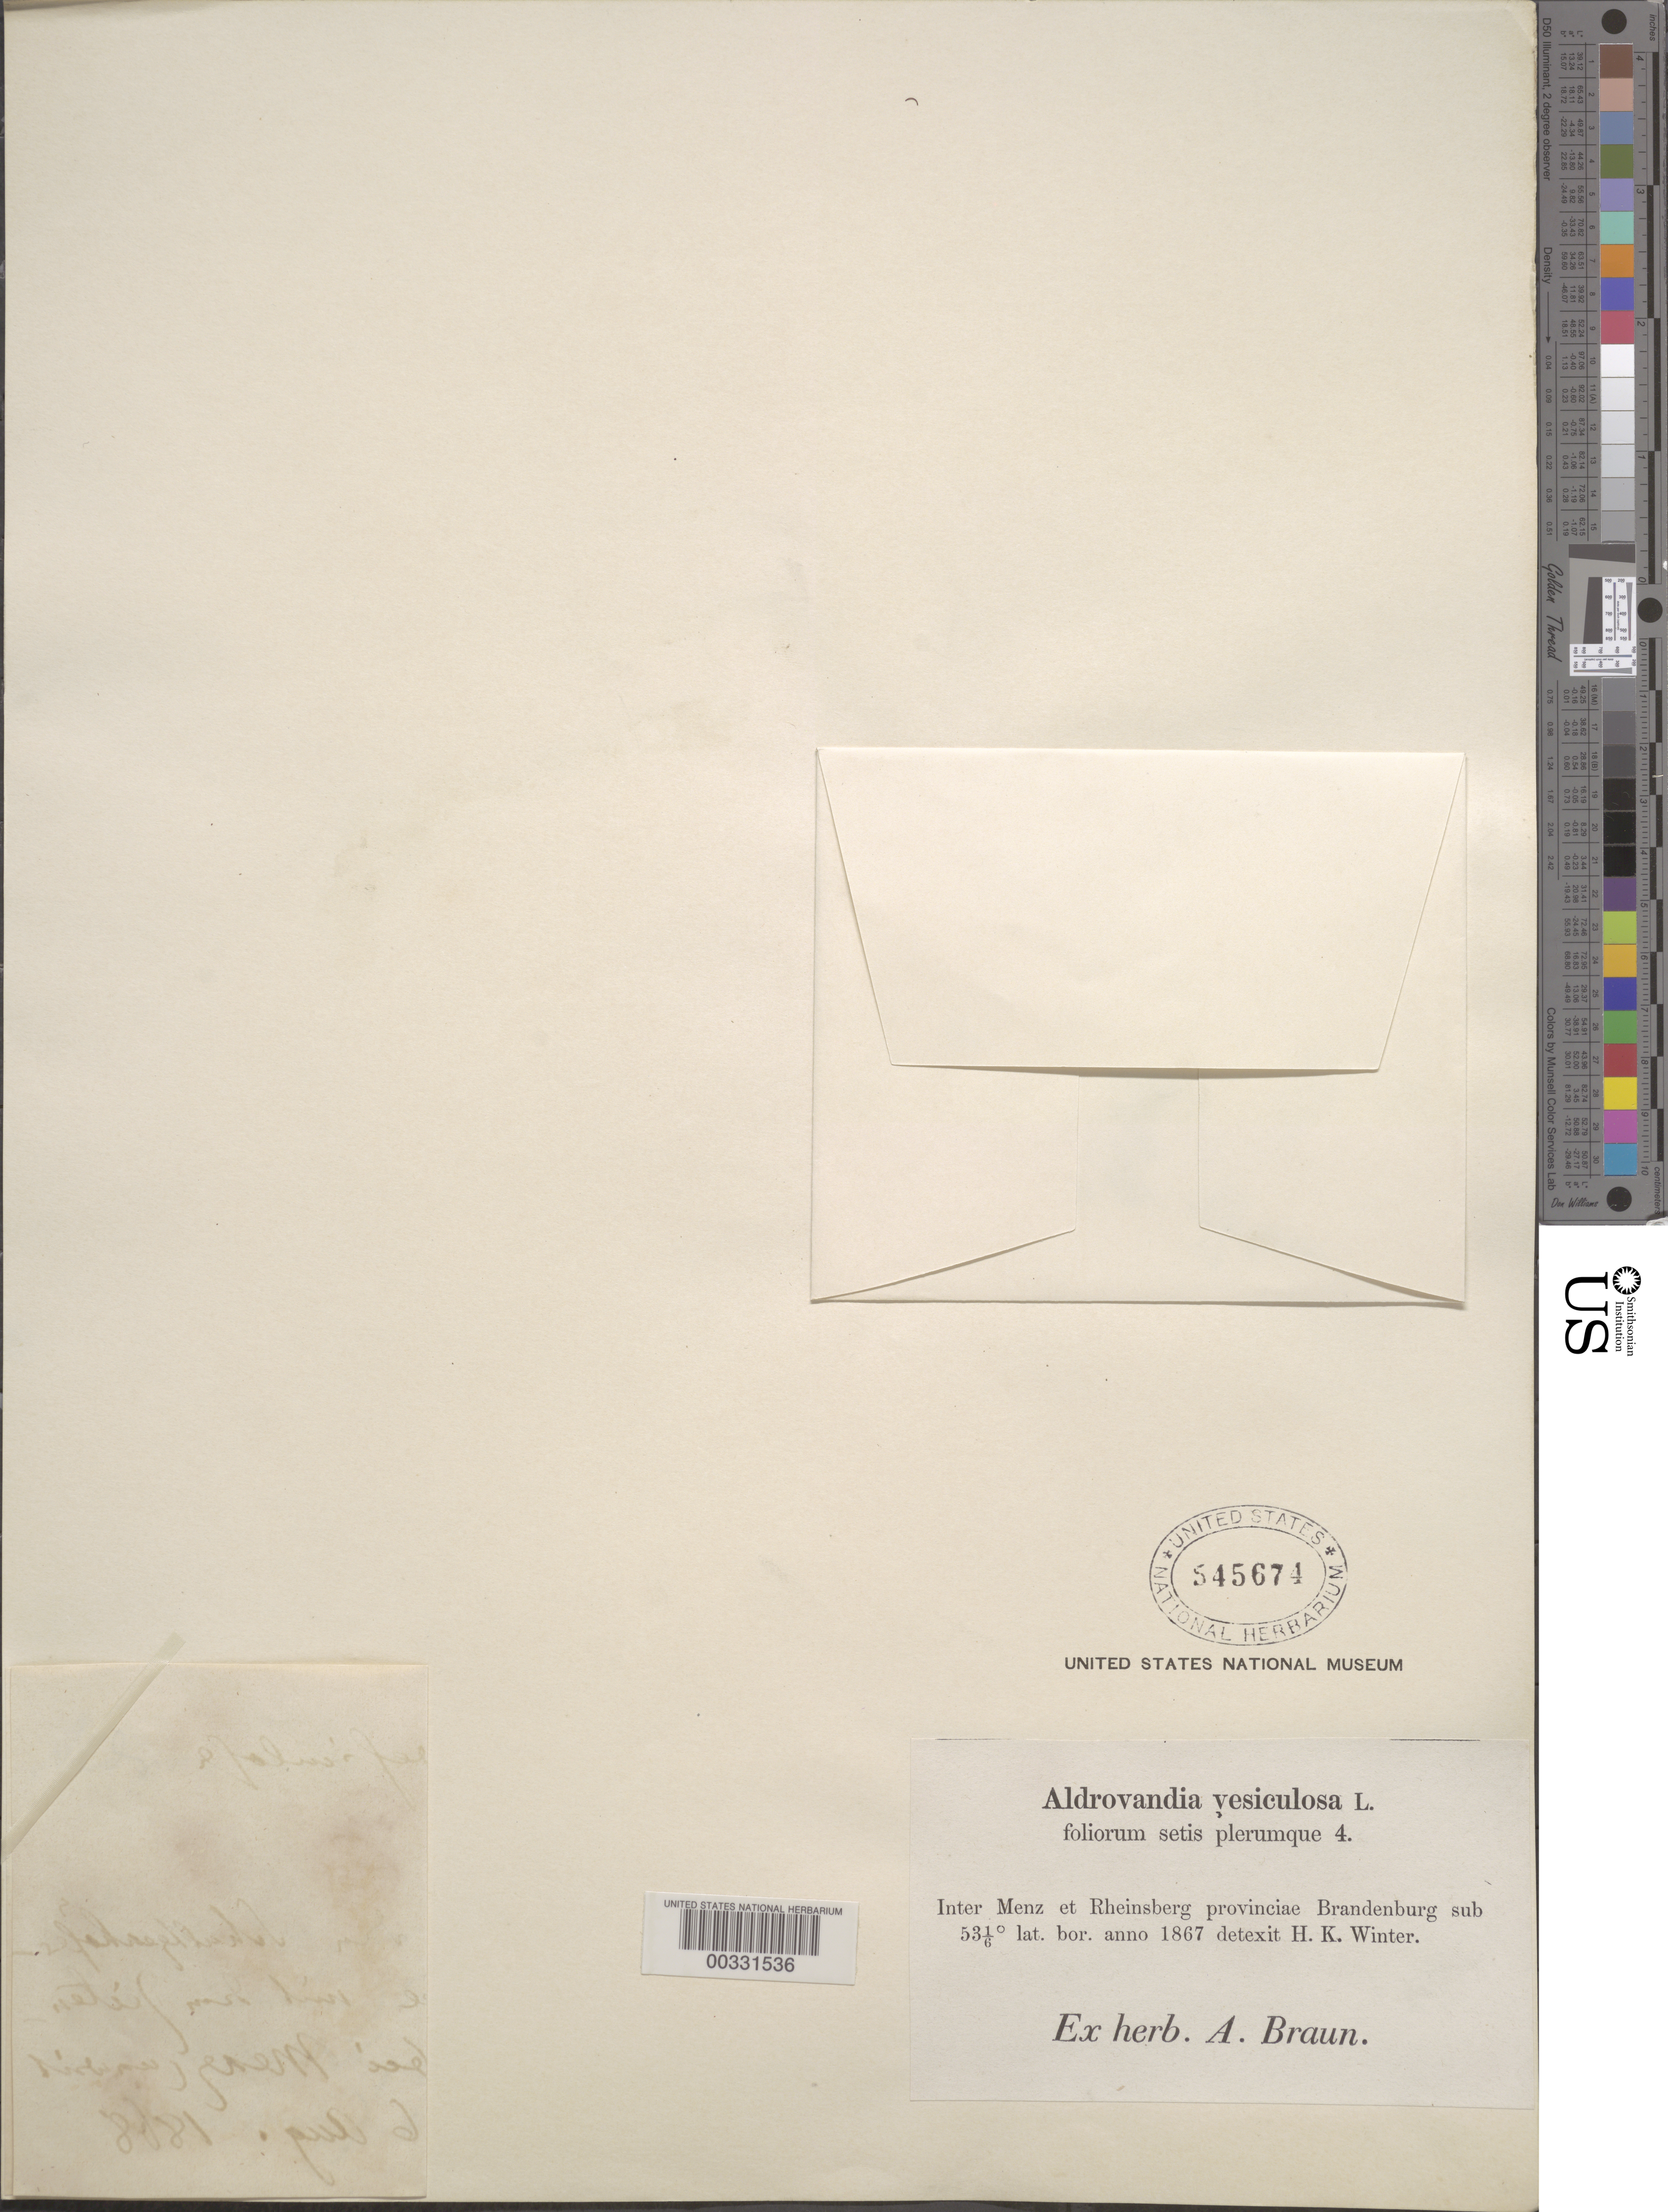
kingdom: Plantae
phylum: Tracheophyta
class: Magnoliopsida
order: Caryophyllales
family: Droseraceae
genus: Aldrovanda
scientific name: Aldrovanda vesiculosa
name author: L.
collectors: H. Winter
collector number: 4.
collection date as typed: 1867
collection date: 1867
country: Germany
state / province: Brandenburg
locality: Inter menz et rheinsberg provinciae brandenburg. [between menz and rheinsberg, brandenburg state.]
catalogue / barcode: US 545674